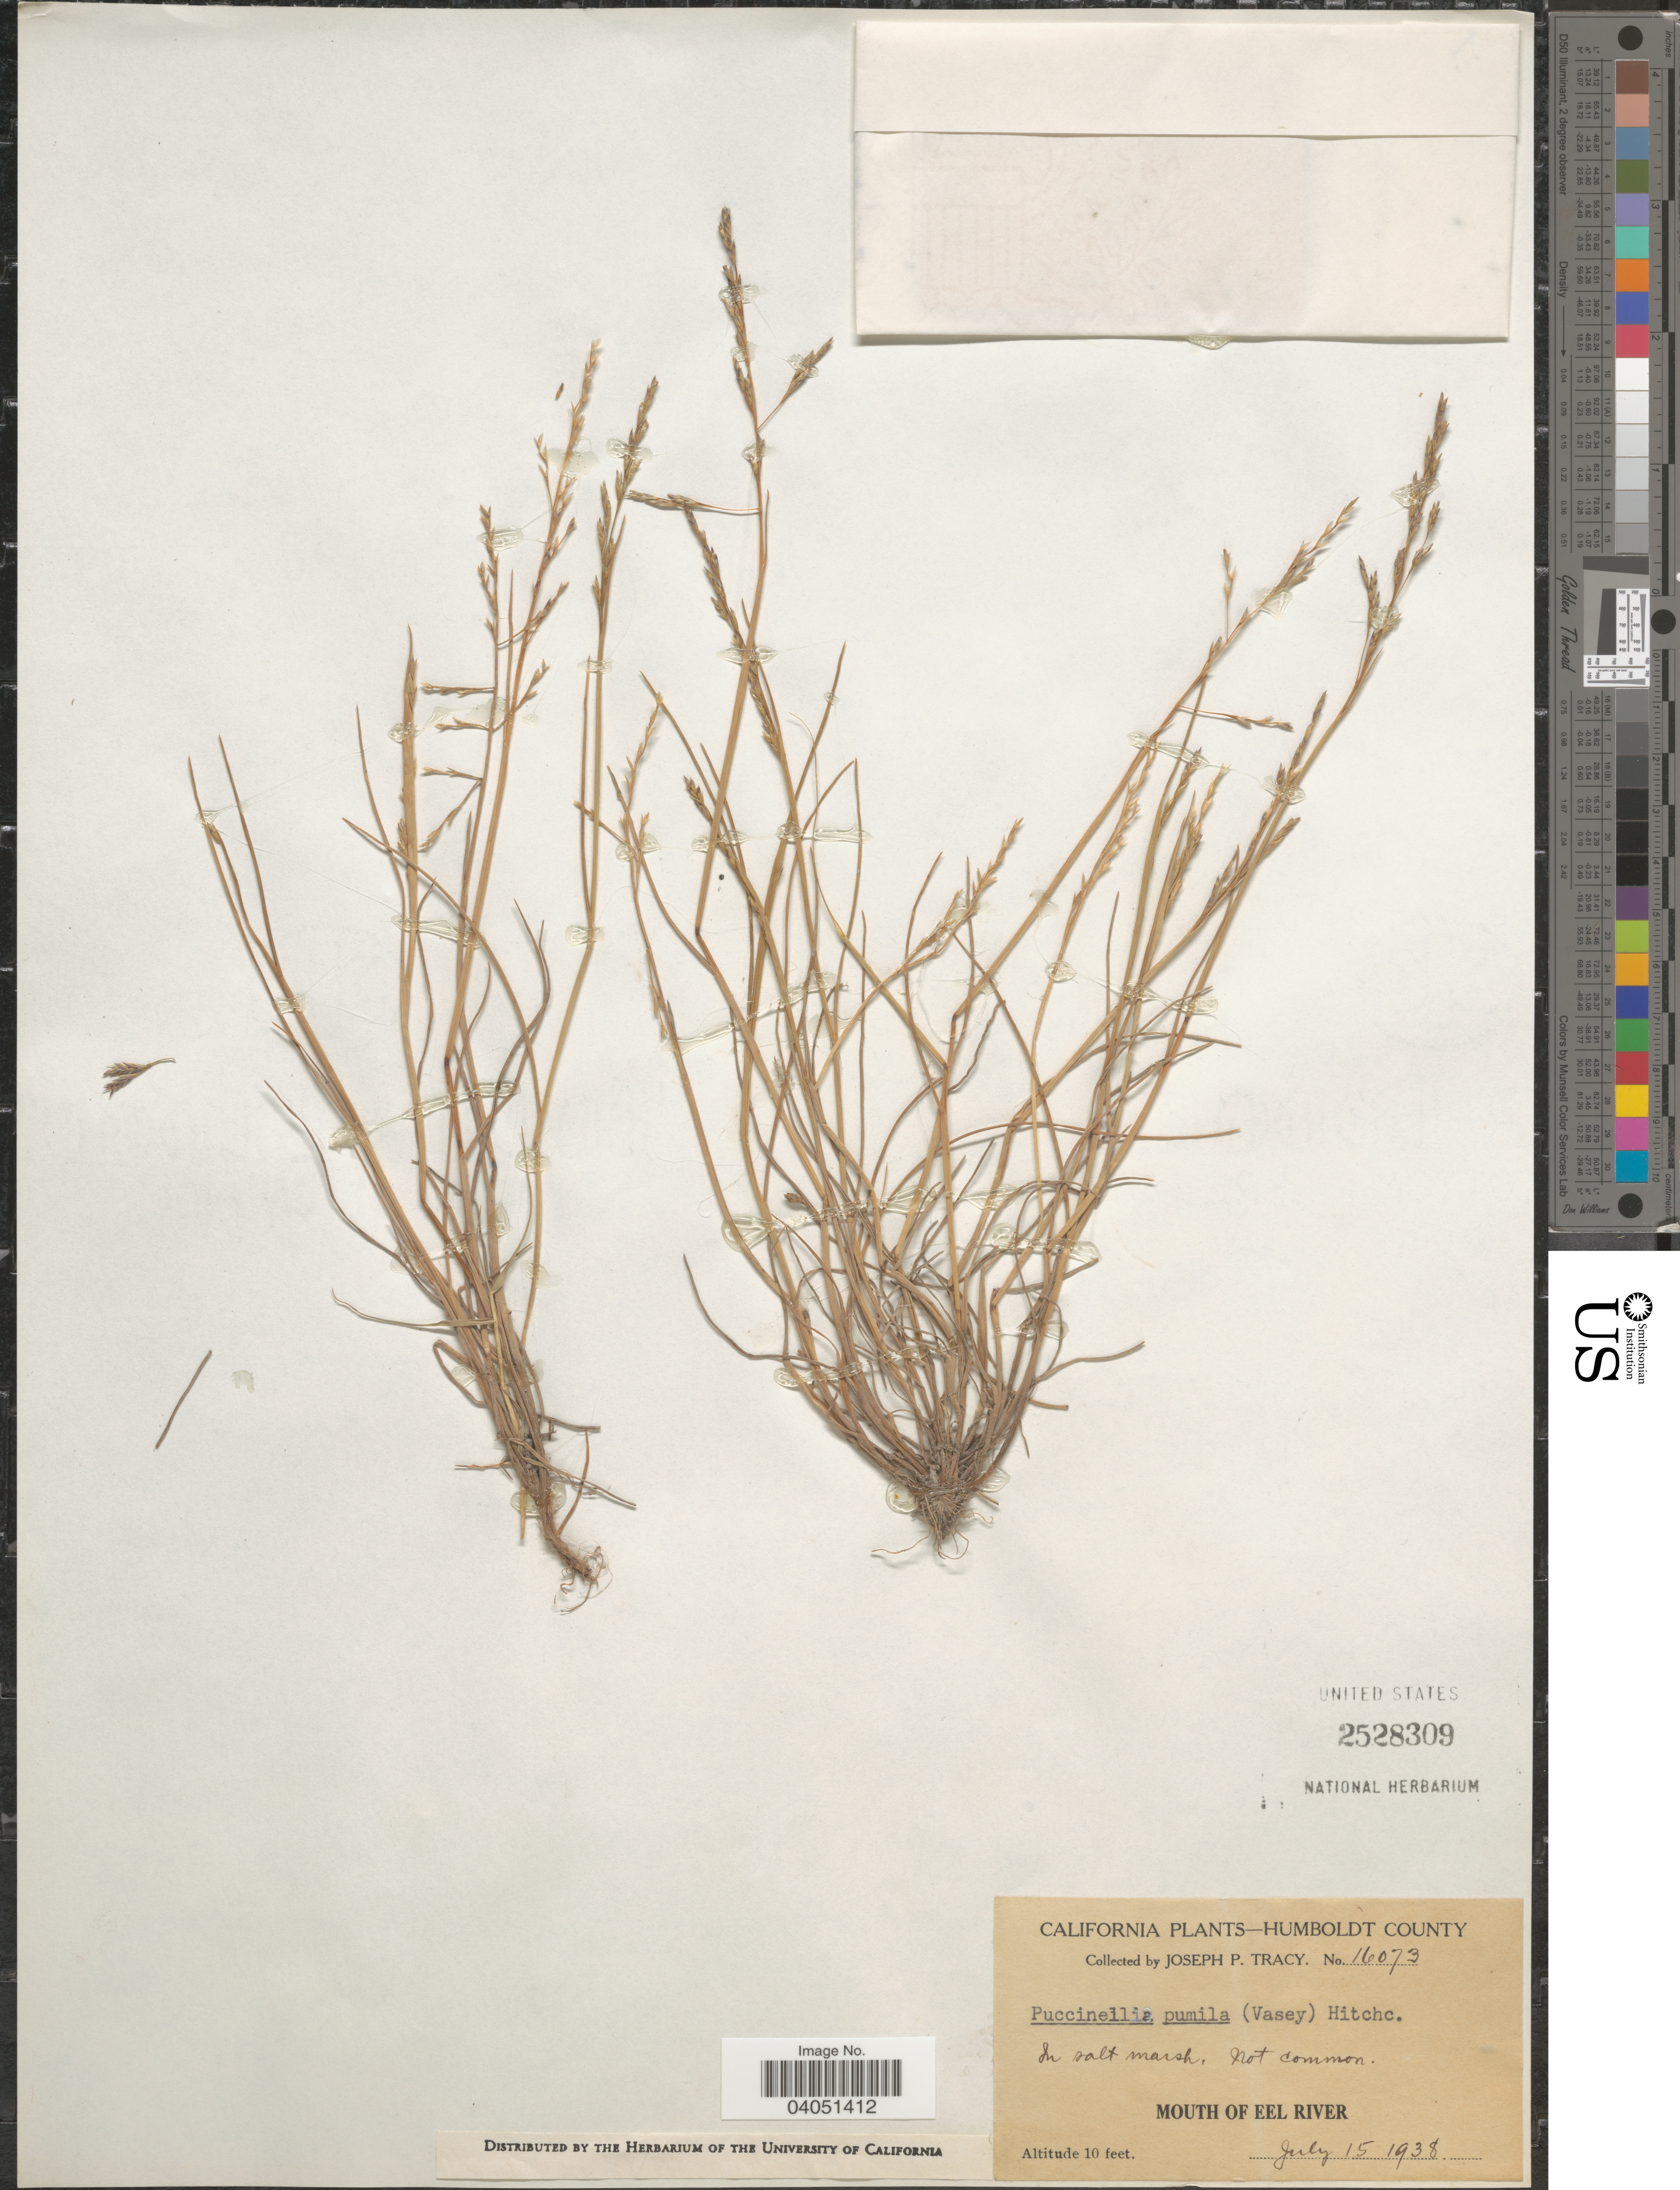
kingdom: Plantae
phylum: Tracheophyta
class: Liliopsida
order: Poales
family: Poaceae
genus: Puccinellia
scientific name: Puccinellia pumila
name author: (Vasey) Hitchc.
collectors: J. Tracy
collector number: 16073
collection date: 1938-07-15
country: United States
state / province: California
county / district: Humboldt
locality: Humboldt County. Mouth of Eel River.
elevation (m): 3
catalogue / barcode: US 2528309